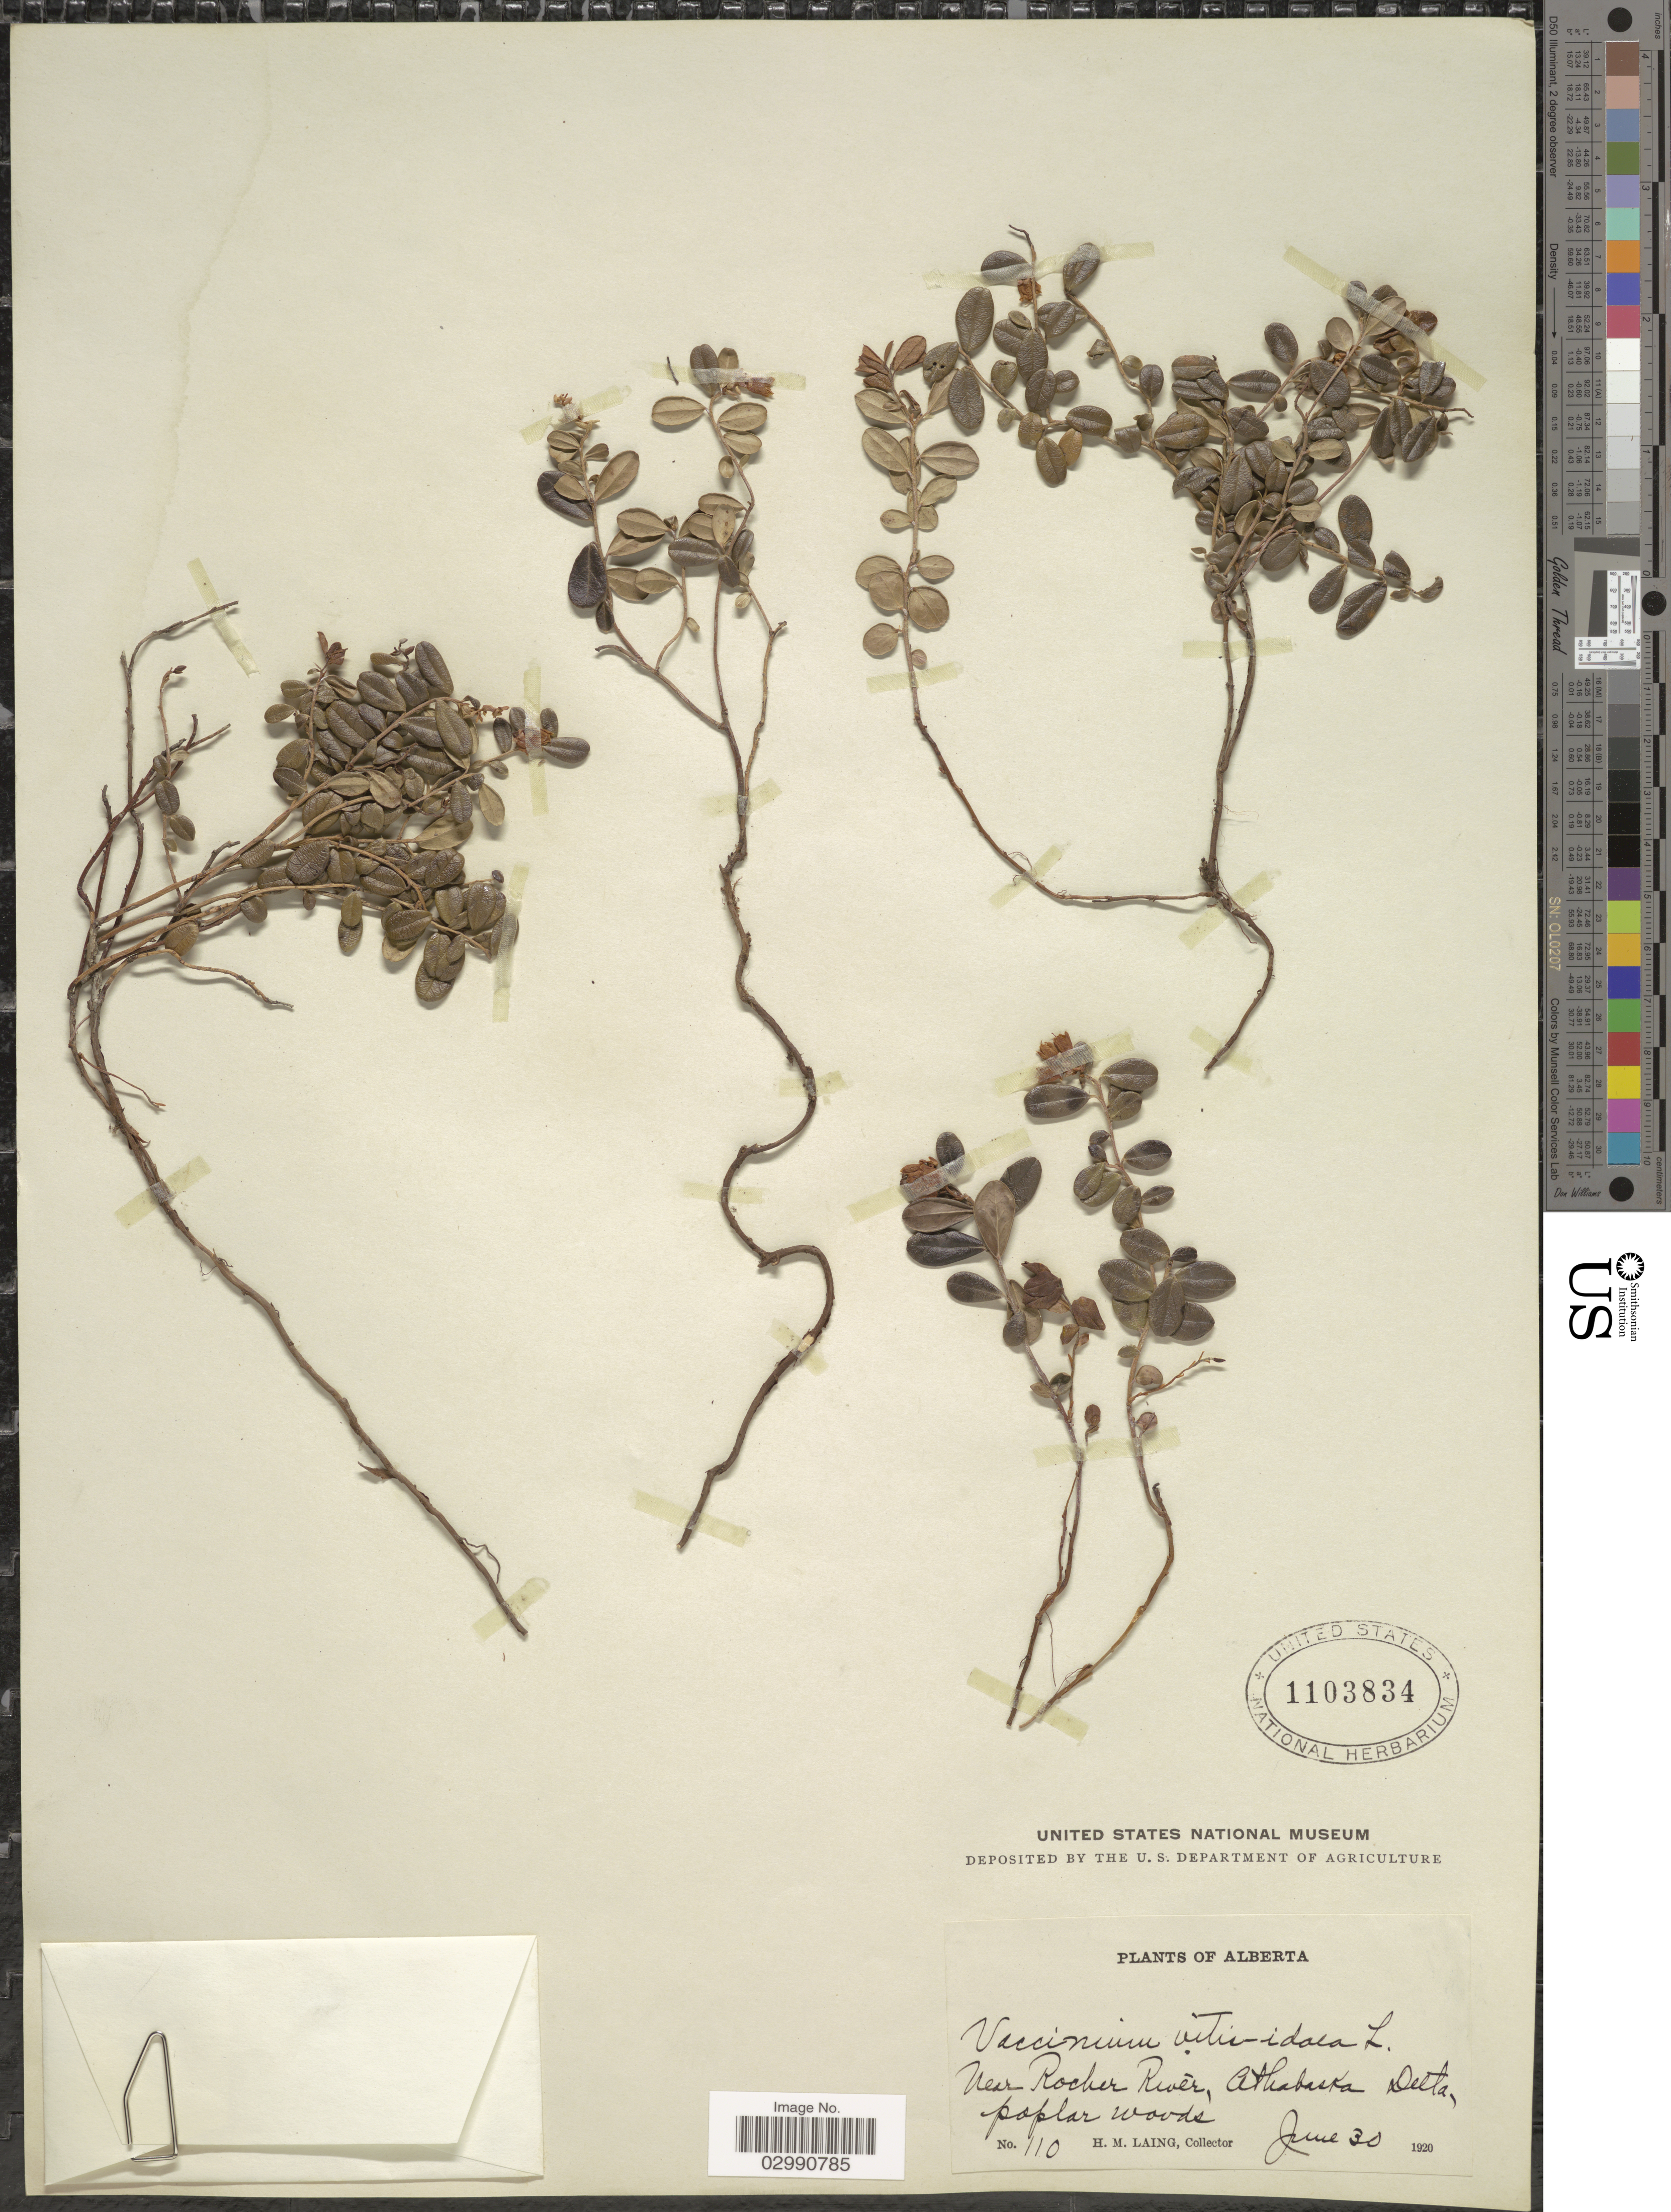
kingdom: Plantae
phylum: Tracheophyta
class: Magnoliopsida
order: Ericales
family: Ericaceae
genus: Vaccinium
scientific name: Vaccinium vitis-idaea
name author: L.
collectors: H. Laing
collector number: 110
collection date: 1920-06-30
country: Canada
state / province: Alberta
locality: Near Rocker River, Athabaska Delta.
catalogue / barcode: US 1103834